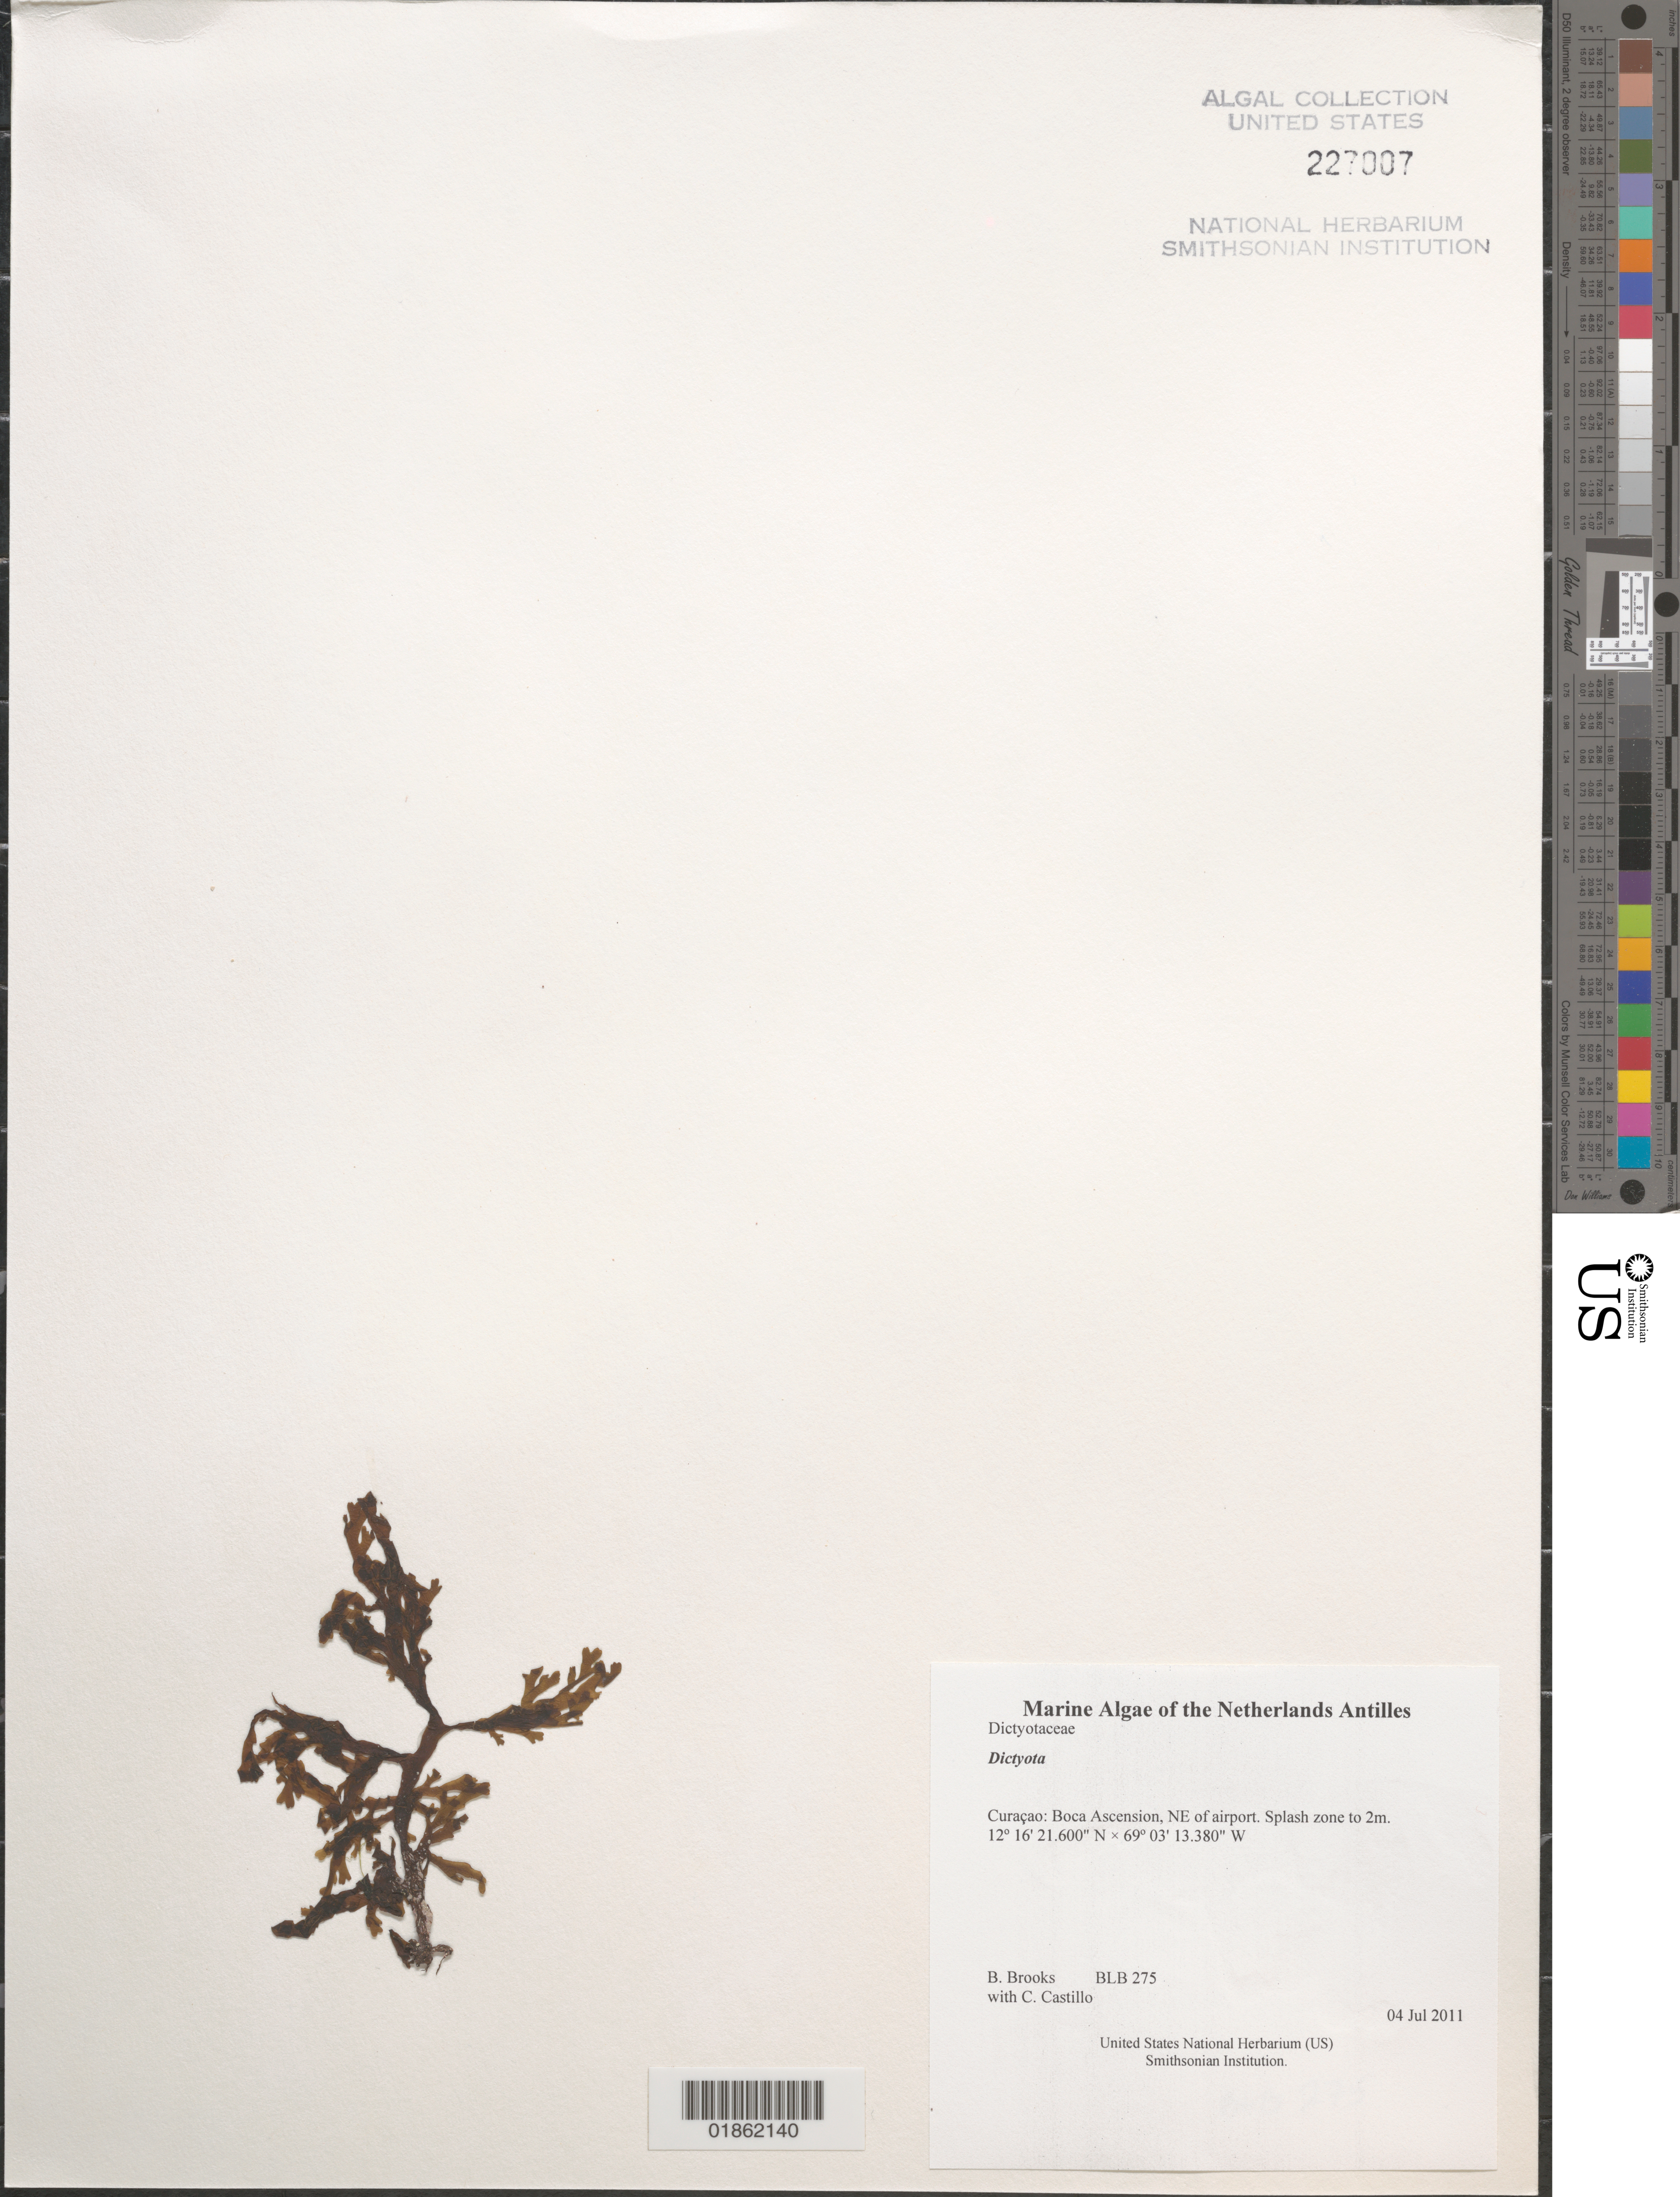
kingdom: Chromista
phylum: Ochrophyta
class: Phaeophyceae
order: Dictyotales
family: Dictyotaceae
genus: Dictyota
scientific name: Dictyota sp.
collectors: B. Brooks & C. Castillo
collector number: BLB 275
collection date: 2011-07-04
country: Curaçao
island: Curaçao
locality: Boca Ascension, NE of airport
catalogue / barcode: US 227007